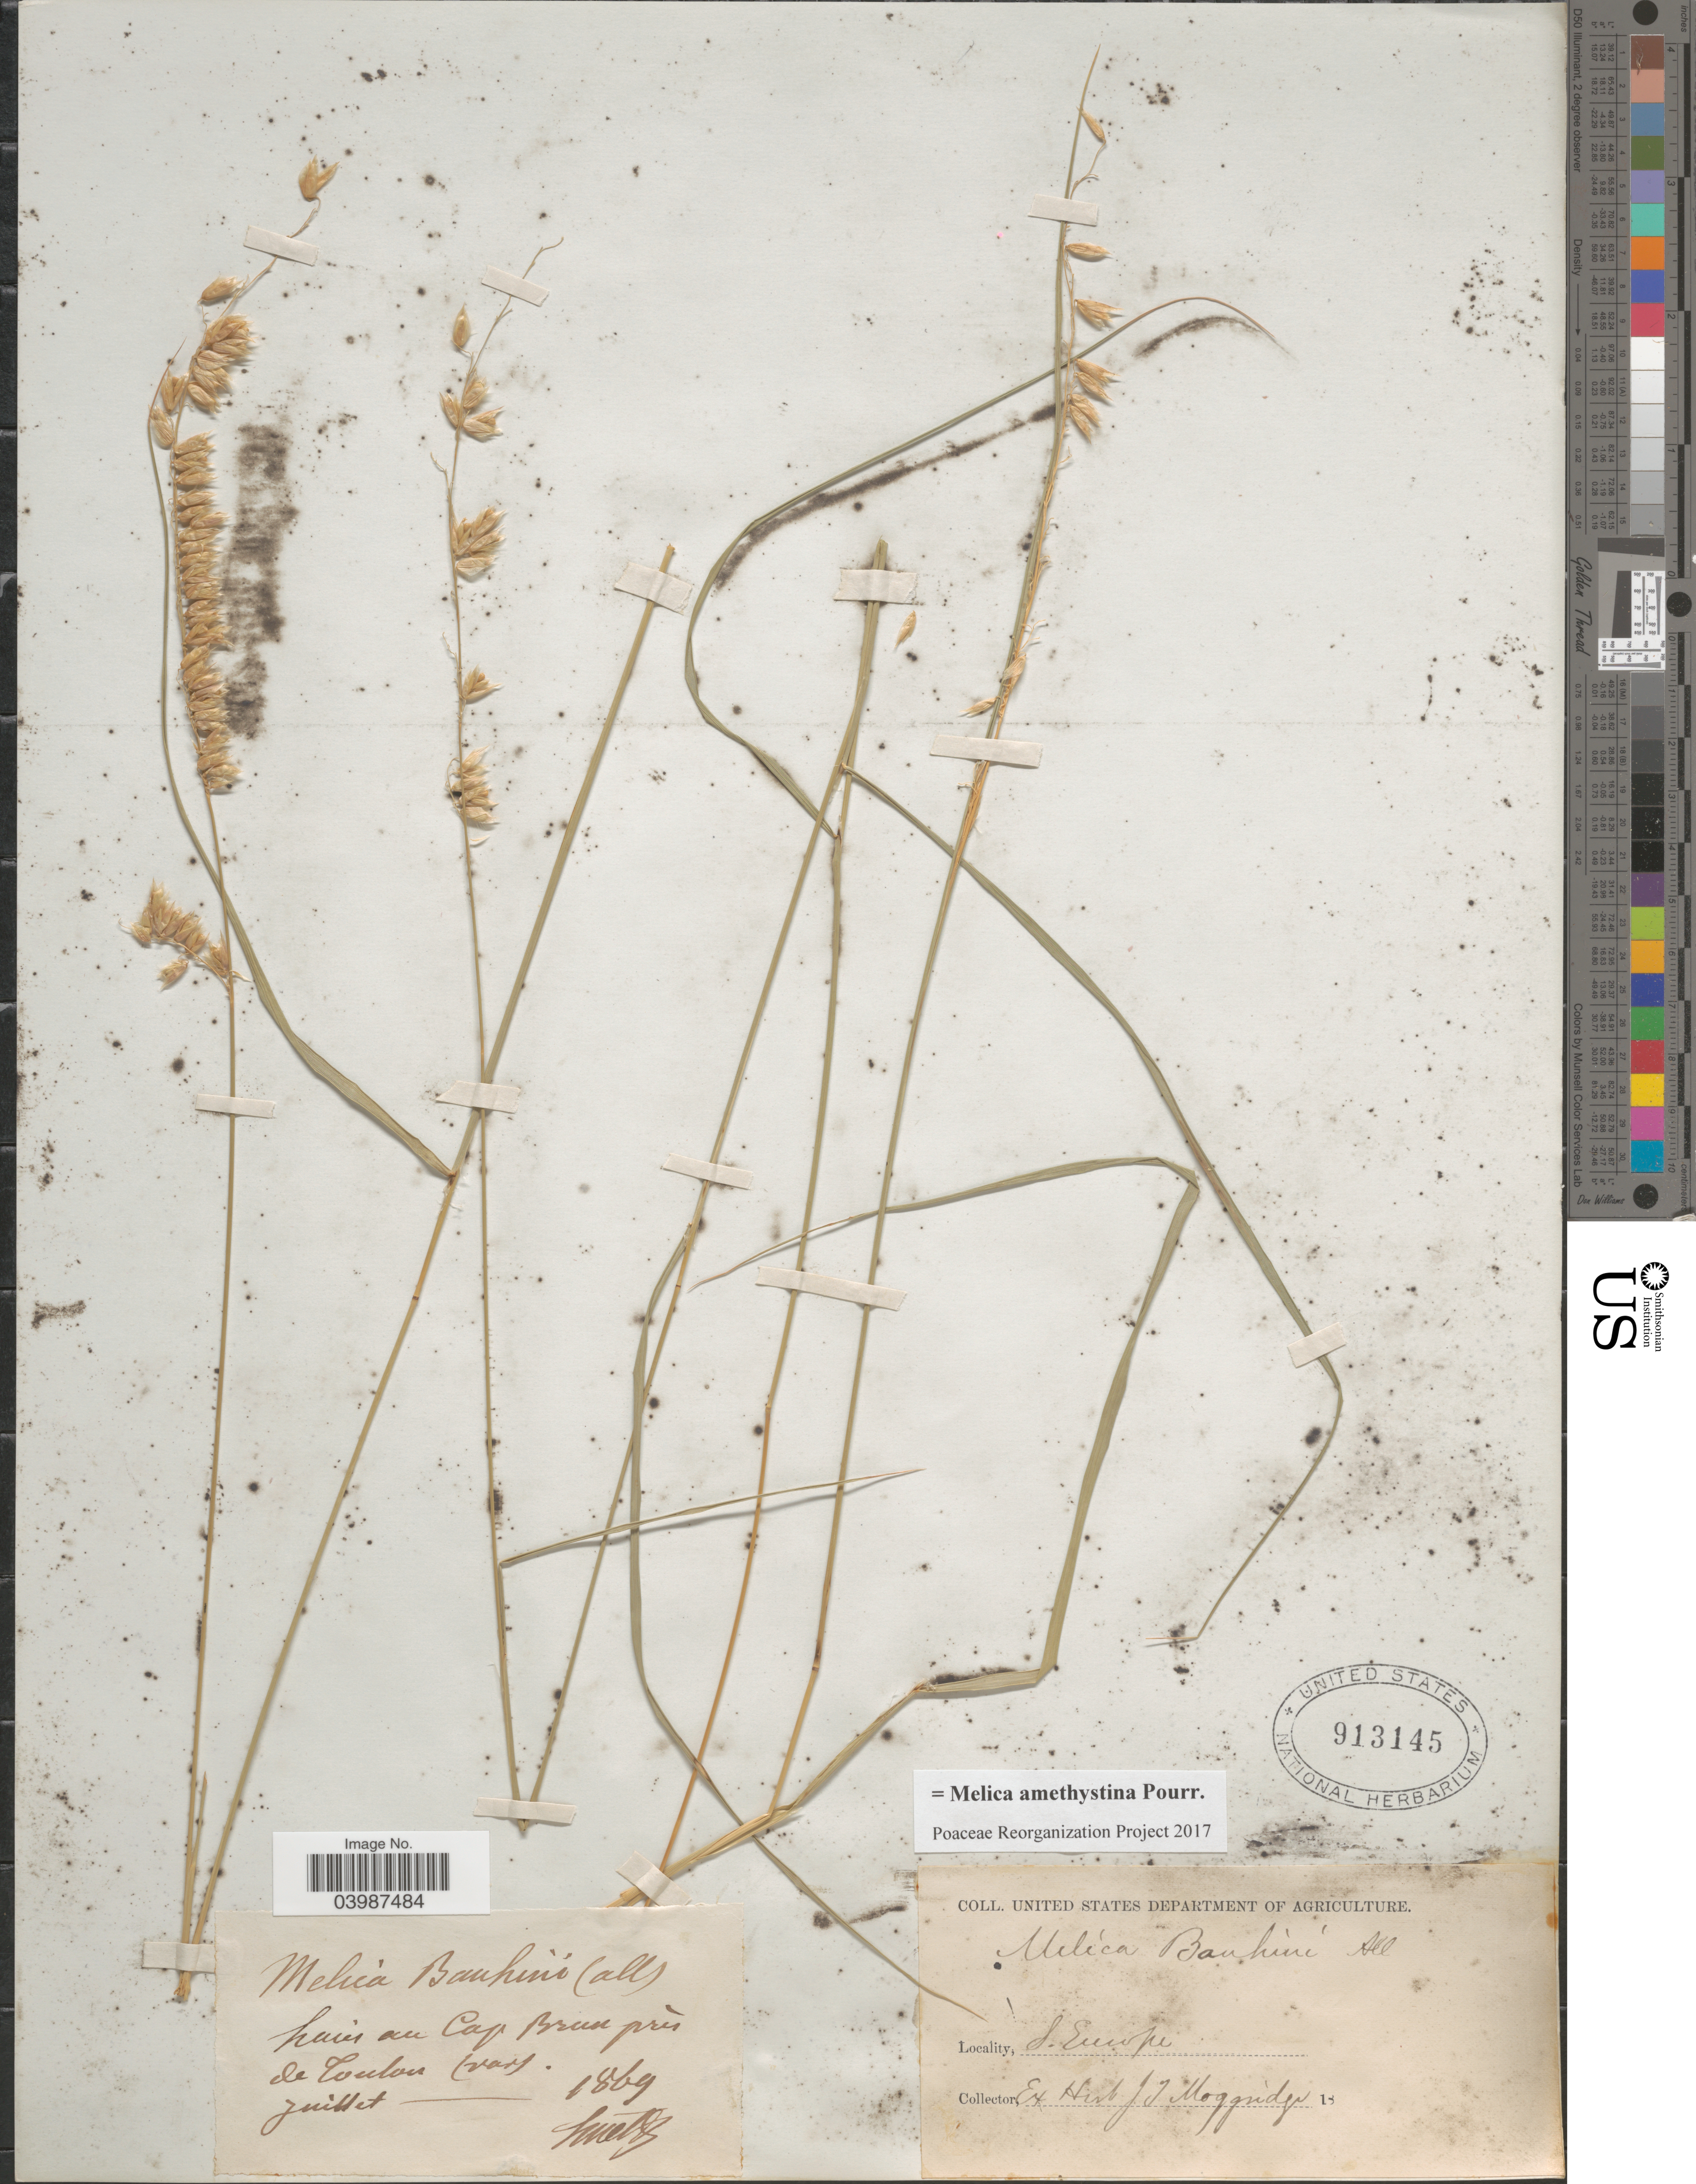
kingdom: Plantae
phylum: Tracheophyta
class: Liliopsida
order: Poales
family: Poaceae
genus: Melica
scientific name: Melica amethystina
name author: Pourr.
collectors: Huetz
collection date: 1869-07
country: France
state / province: Provence-Alpes-Côte d'Azur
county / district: Var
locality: Haies au Cape Brun près de Toulon (var). S. Europe.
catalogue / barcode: US 913145